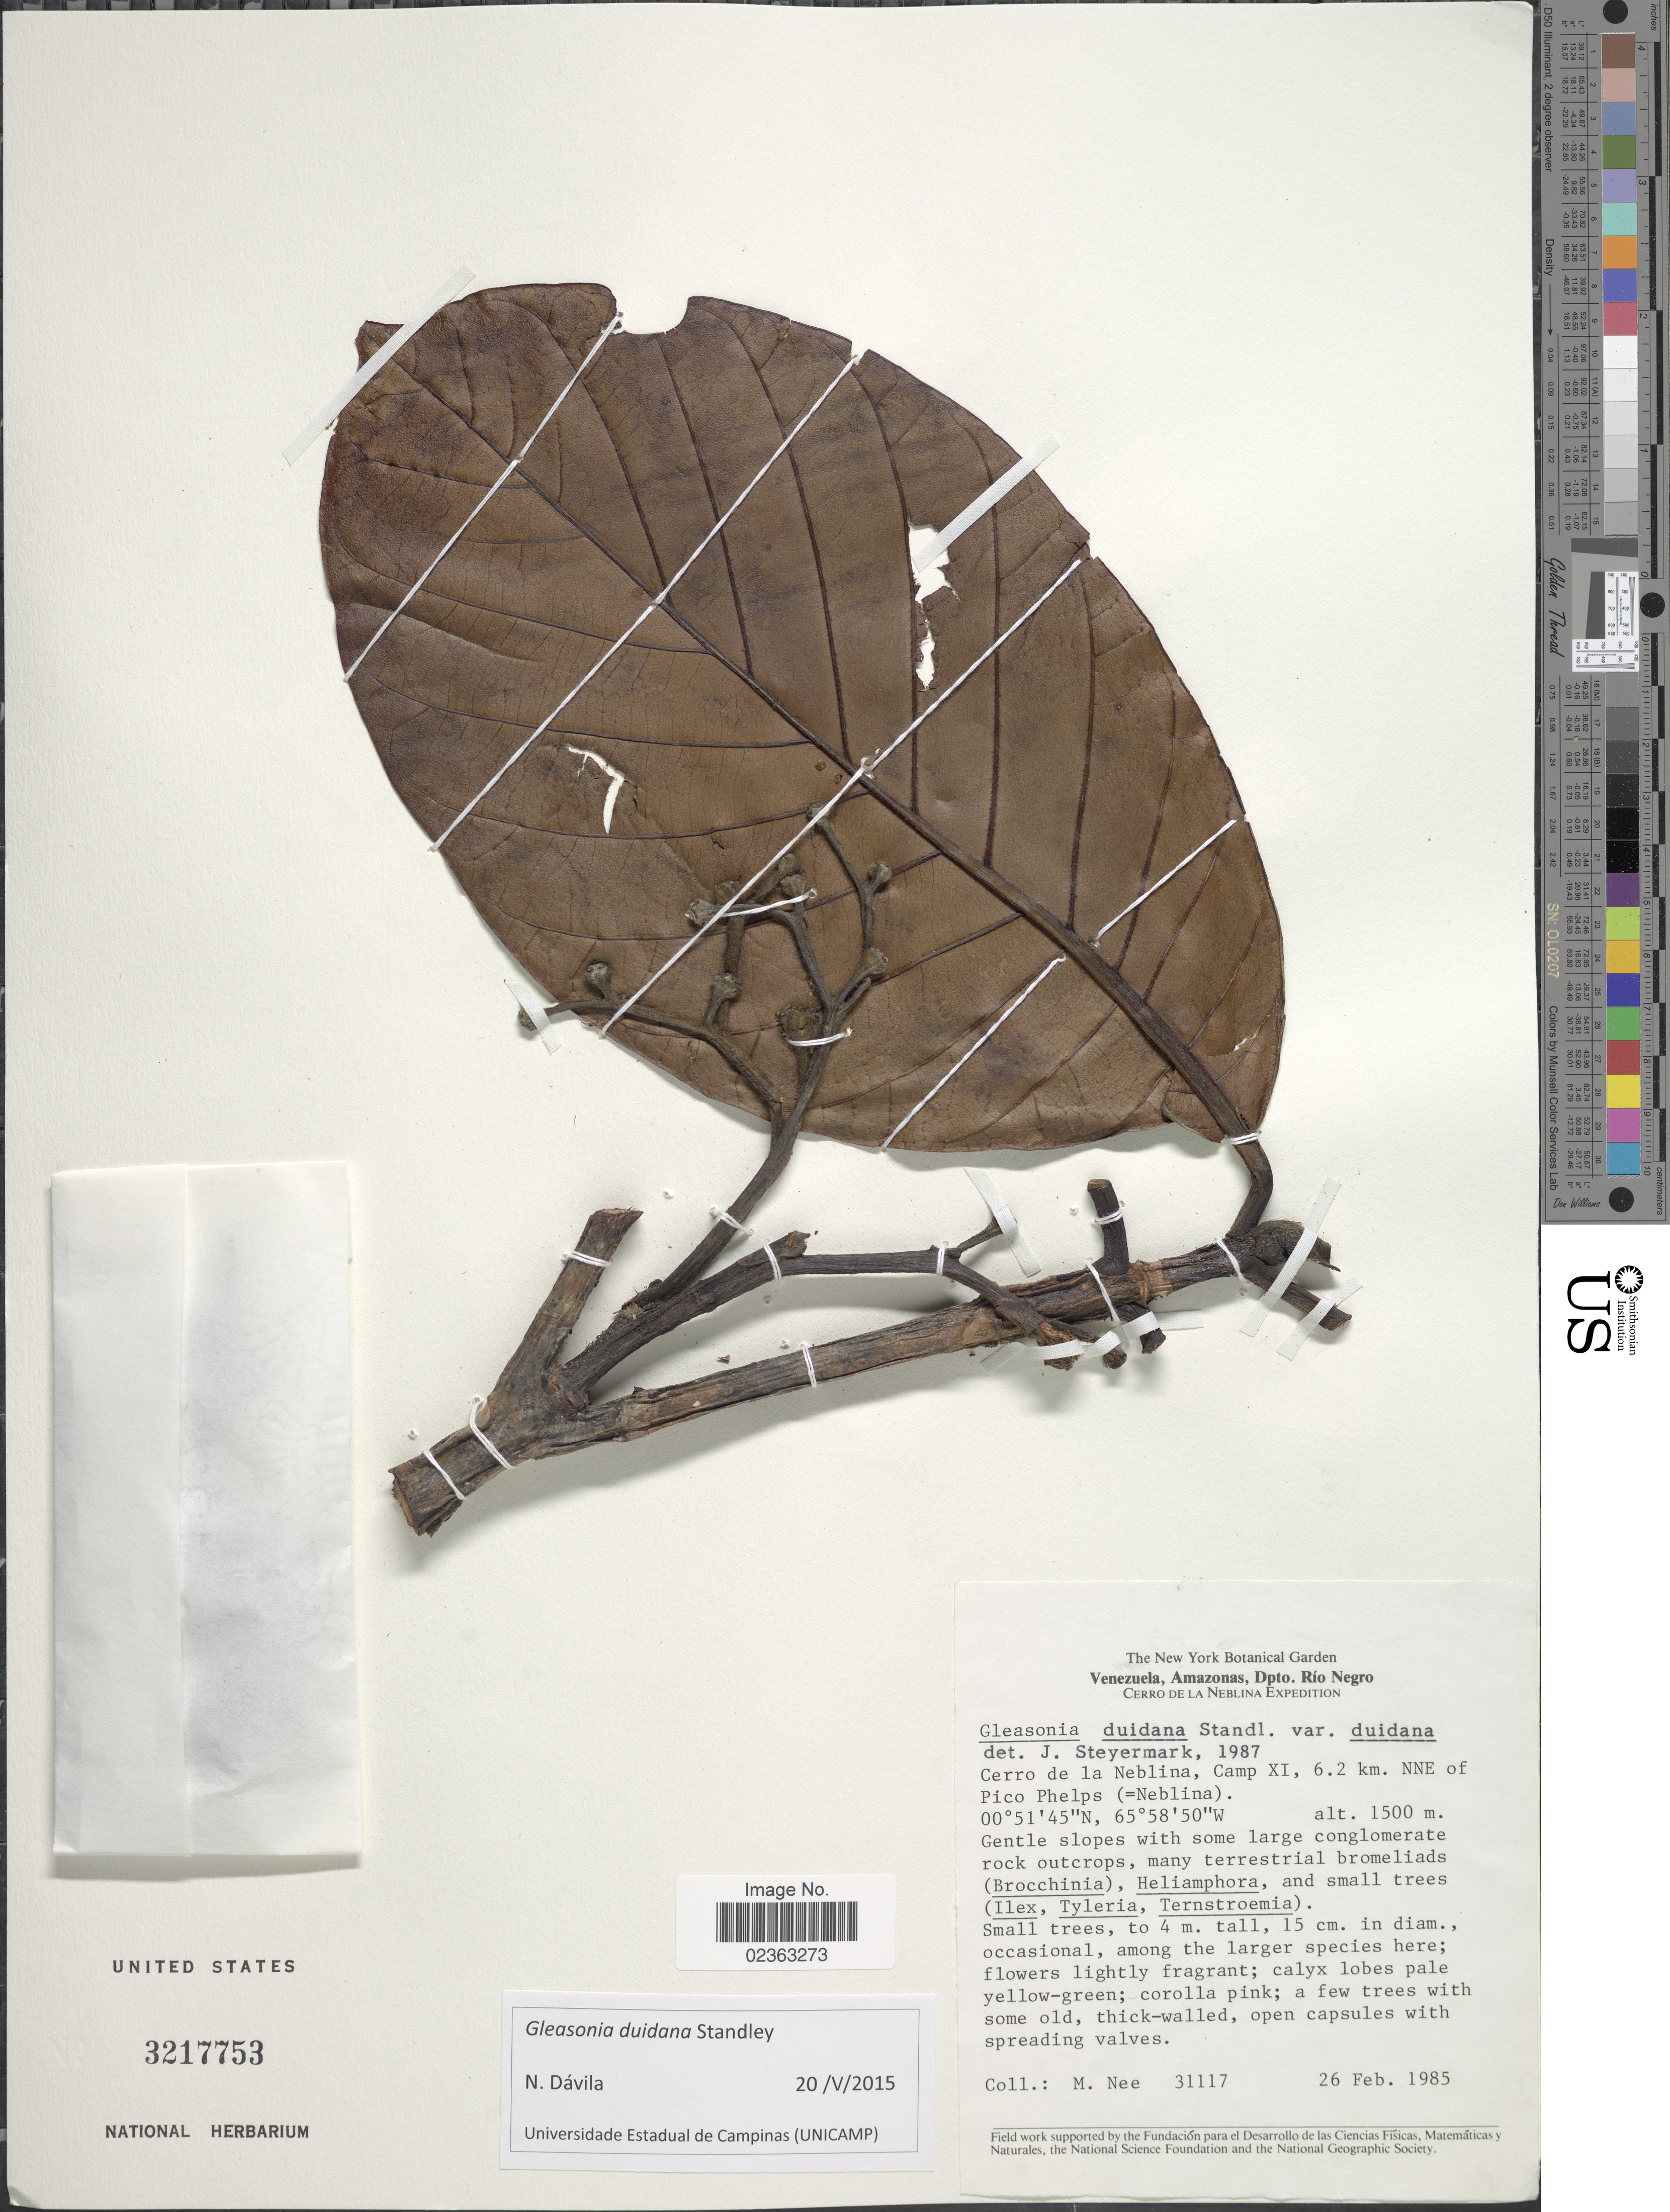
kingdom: Plantae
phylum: Tracheophyta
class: Magnoliopsida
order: Gentianales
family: Rubiaceae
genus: Gleasonia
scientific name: Gleasonia duidana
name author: Standl.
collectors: M. Nee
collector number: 31117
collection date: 1985-02-26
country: Venezuela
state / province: Amazonas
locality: Dpto. Rio Negro, Cerro de la Neblina, Camp IX, 6.2 km. NNE of Pico Phelps (=Neblina)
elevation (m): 1500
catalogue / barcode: US 3217753